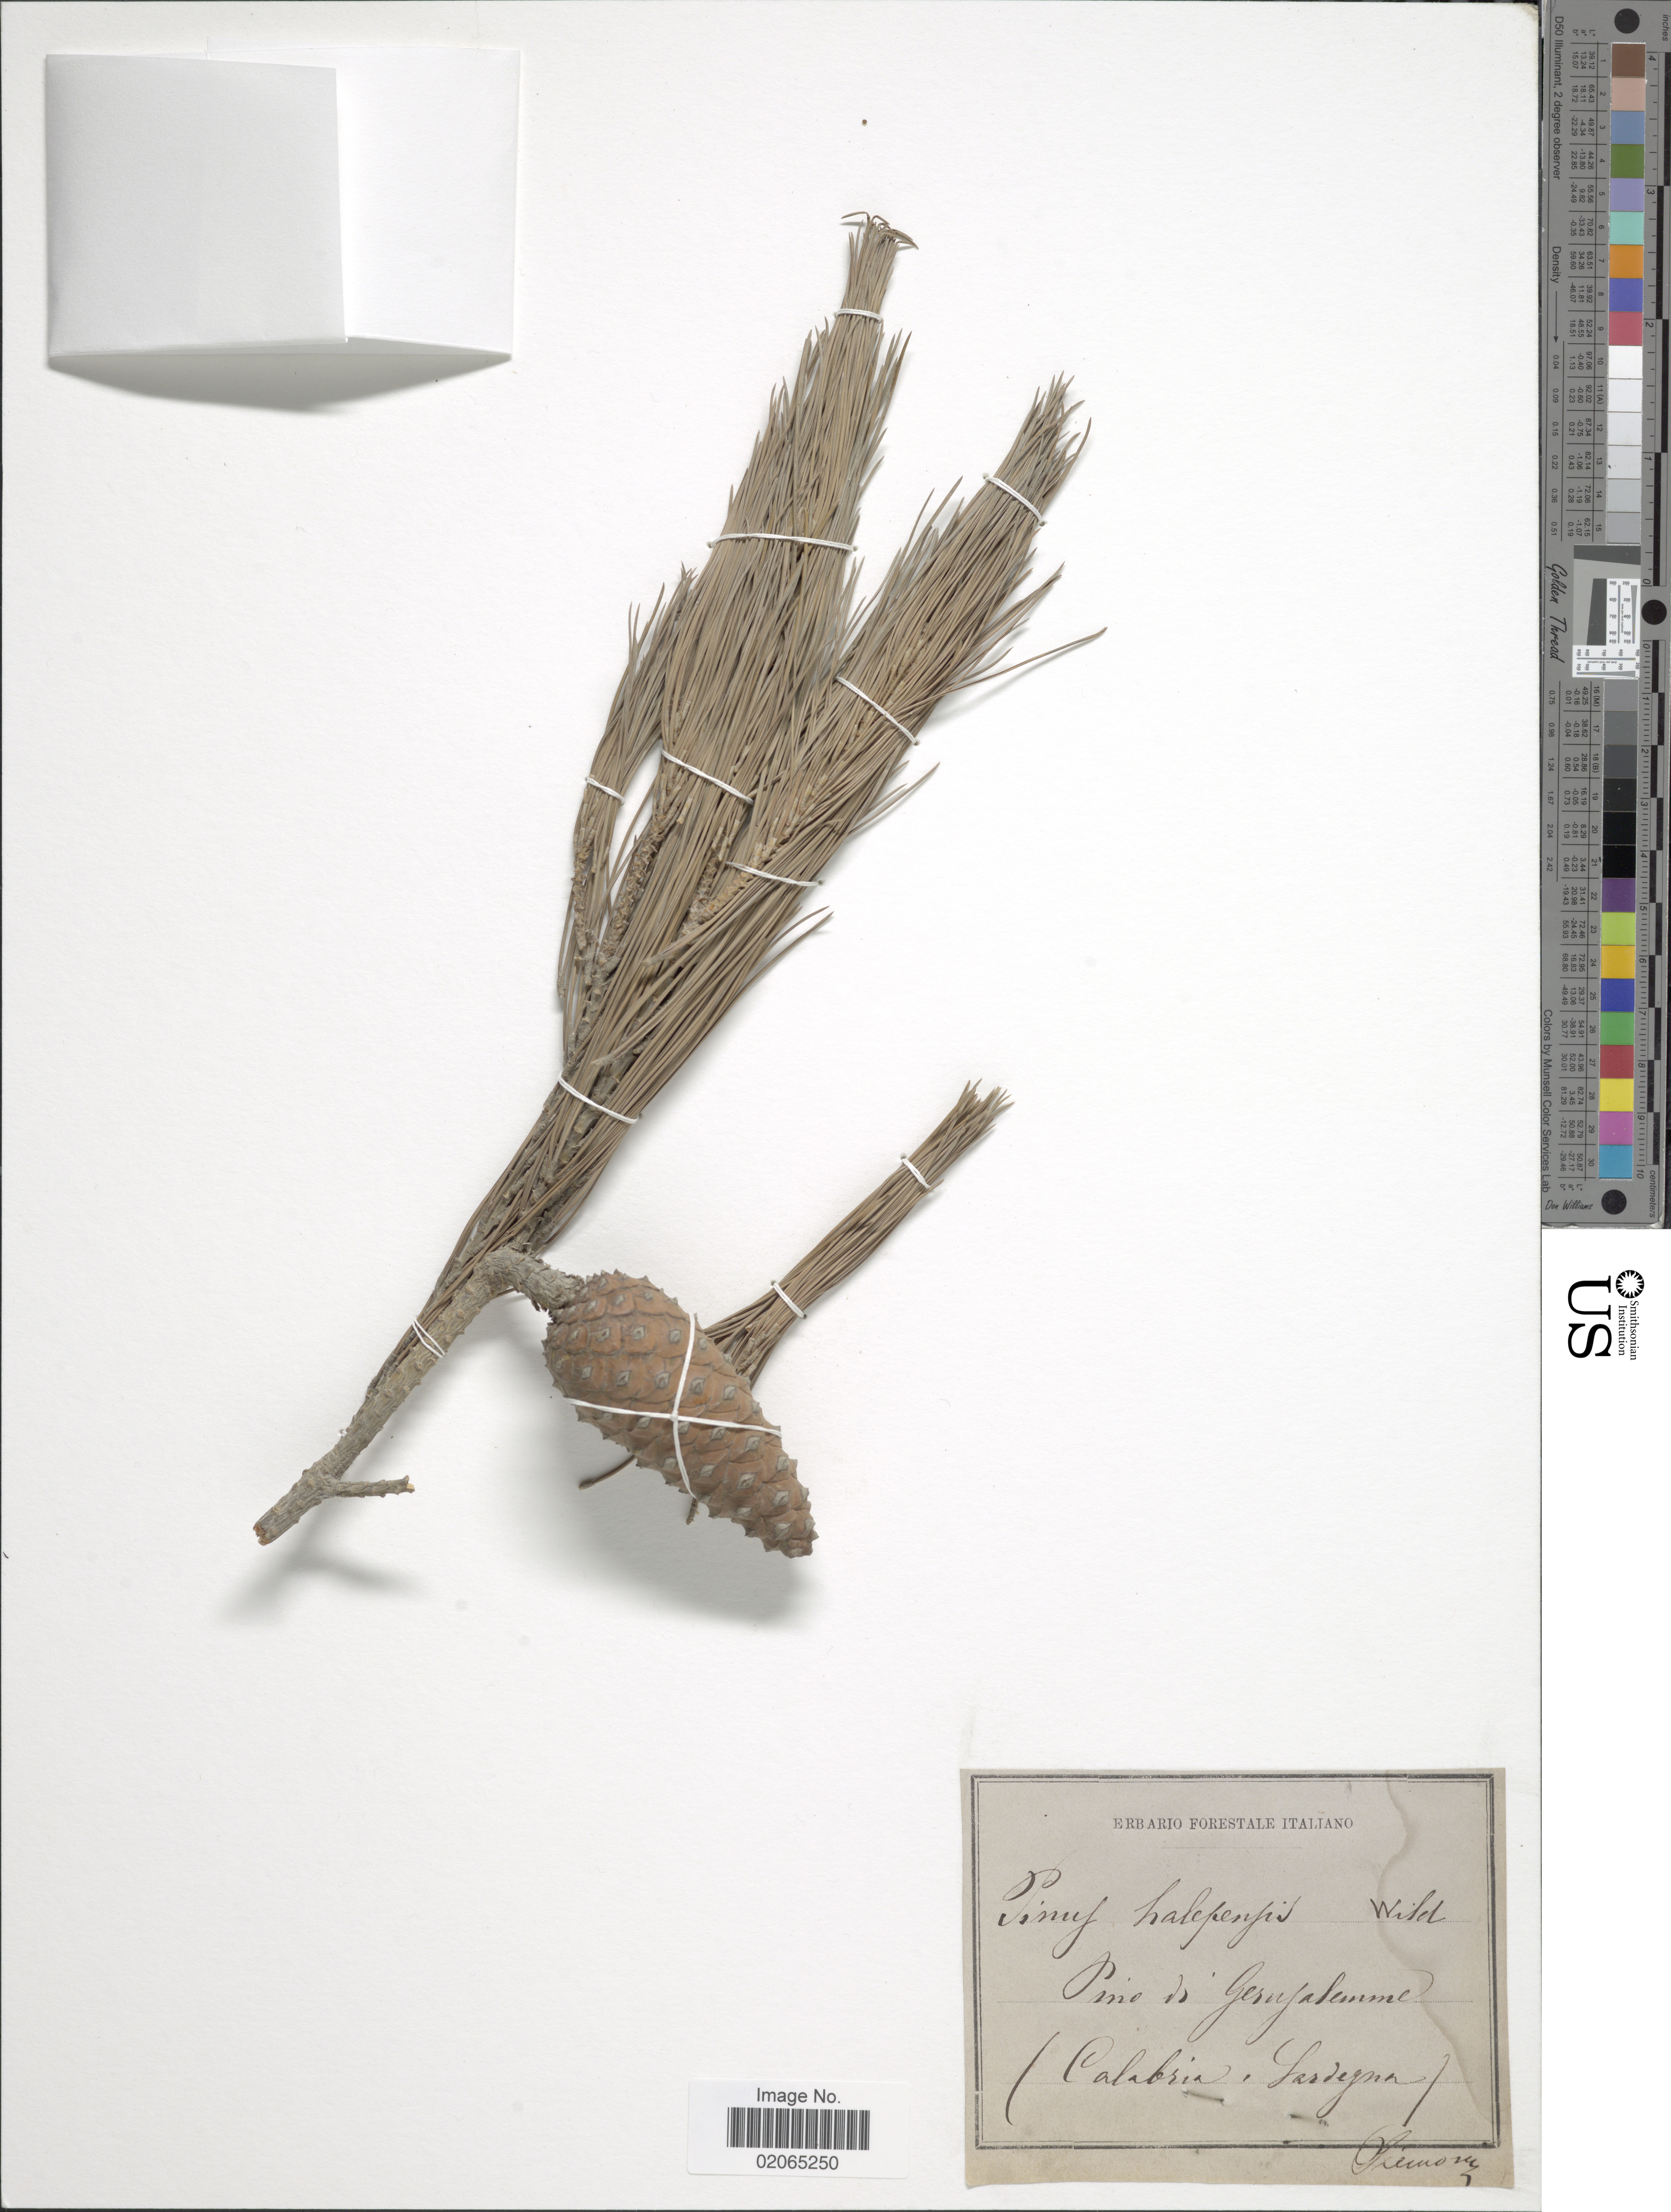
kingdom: Plantae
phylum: Tracheophyta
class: Pinopsida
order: Pinales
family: Pinaceae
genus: Pinus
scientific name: Pinus halepensis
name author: Mill.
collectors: G. Siemoni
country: Italy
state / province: Calabria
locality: Pino de Gerusatemme [interpreted] (Calabria - Sardegna).-